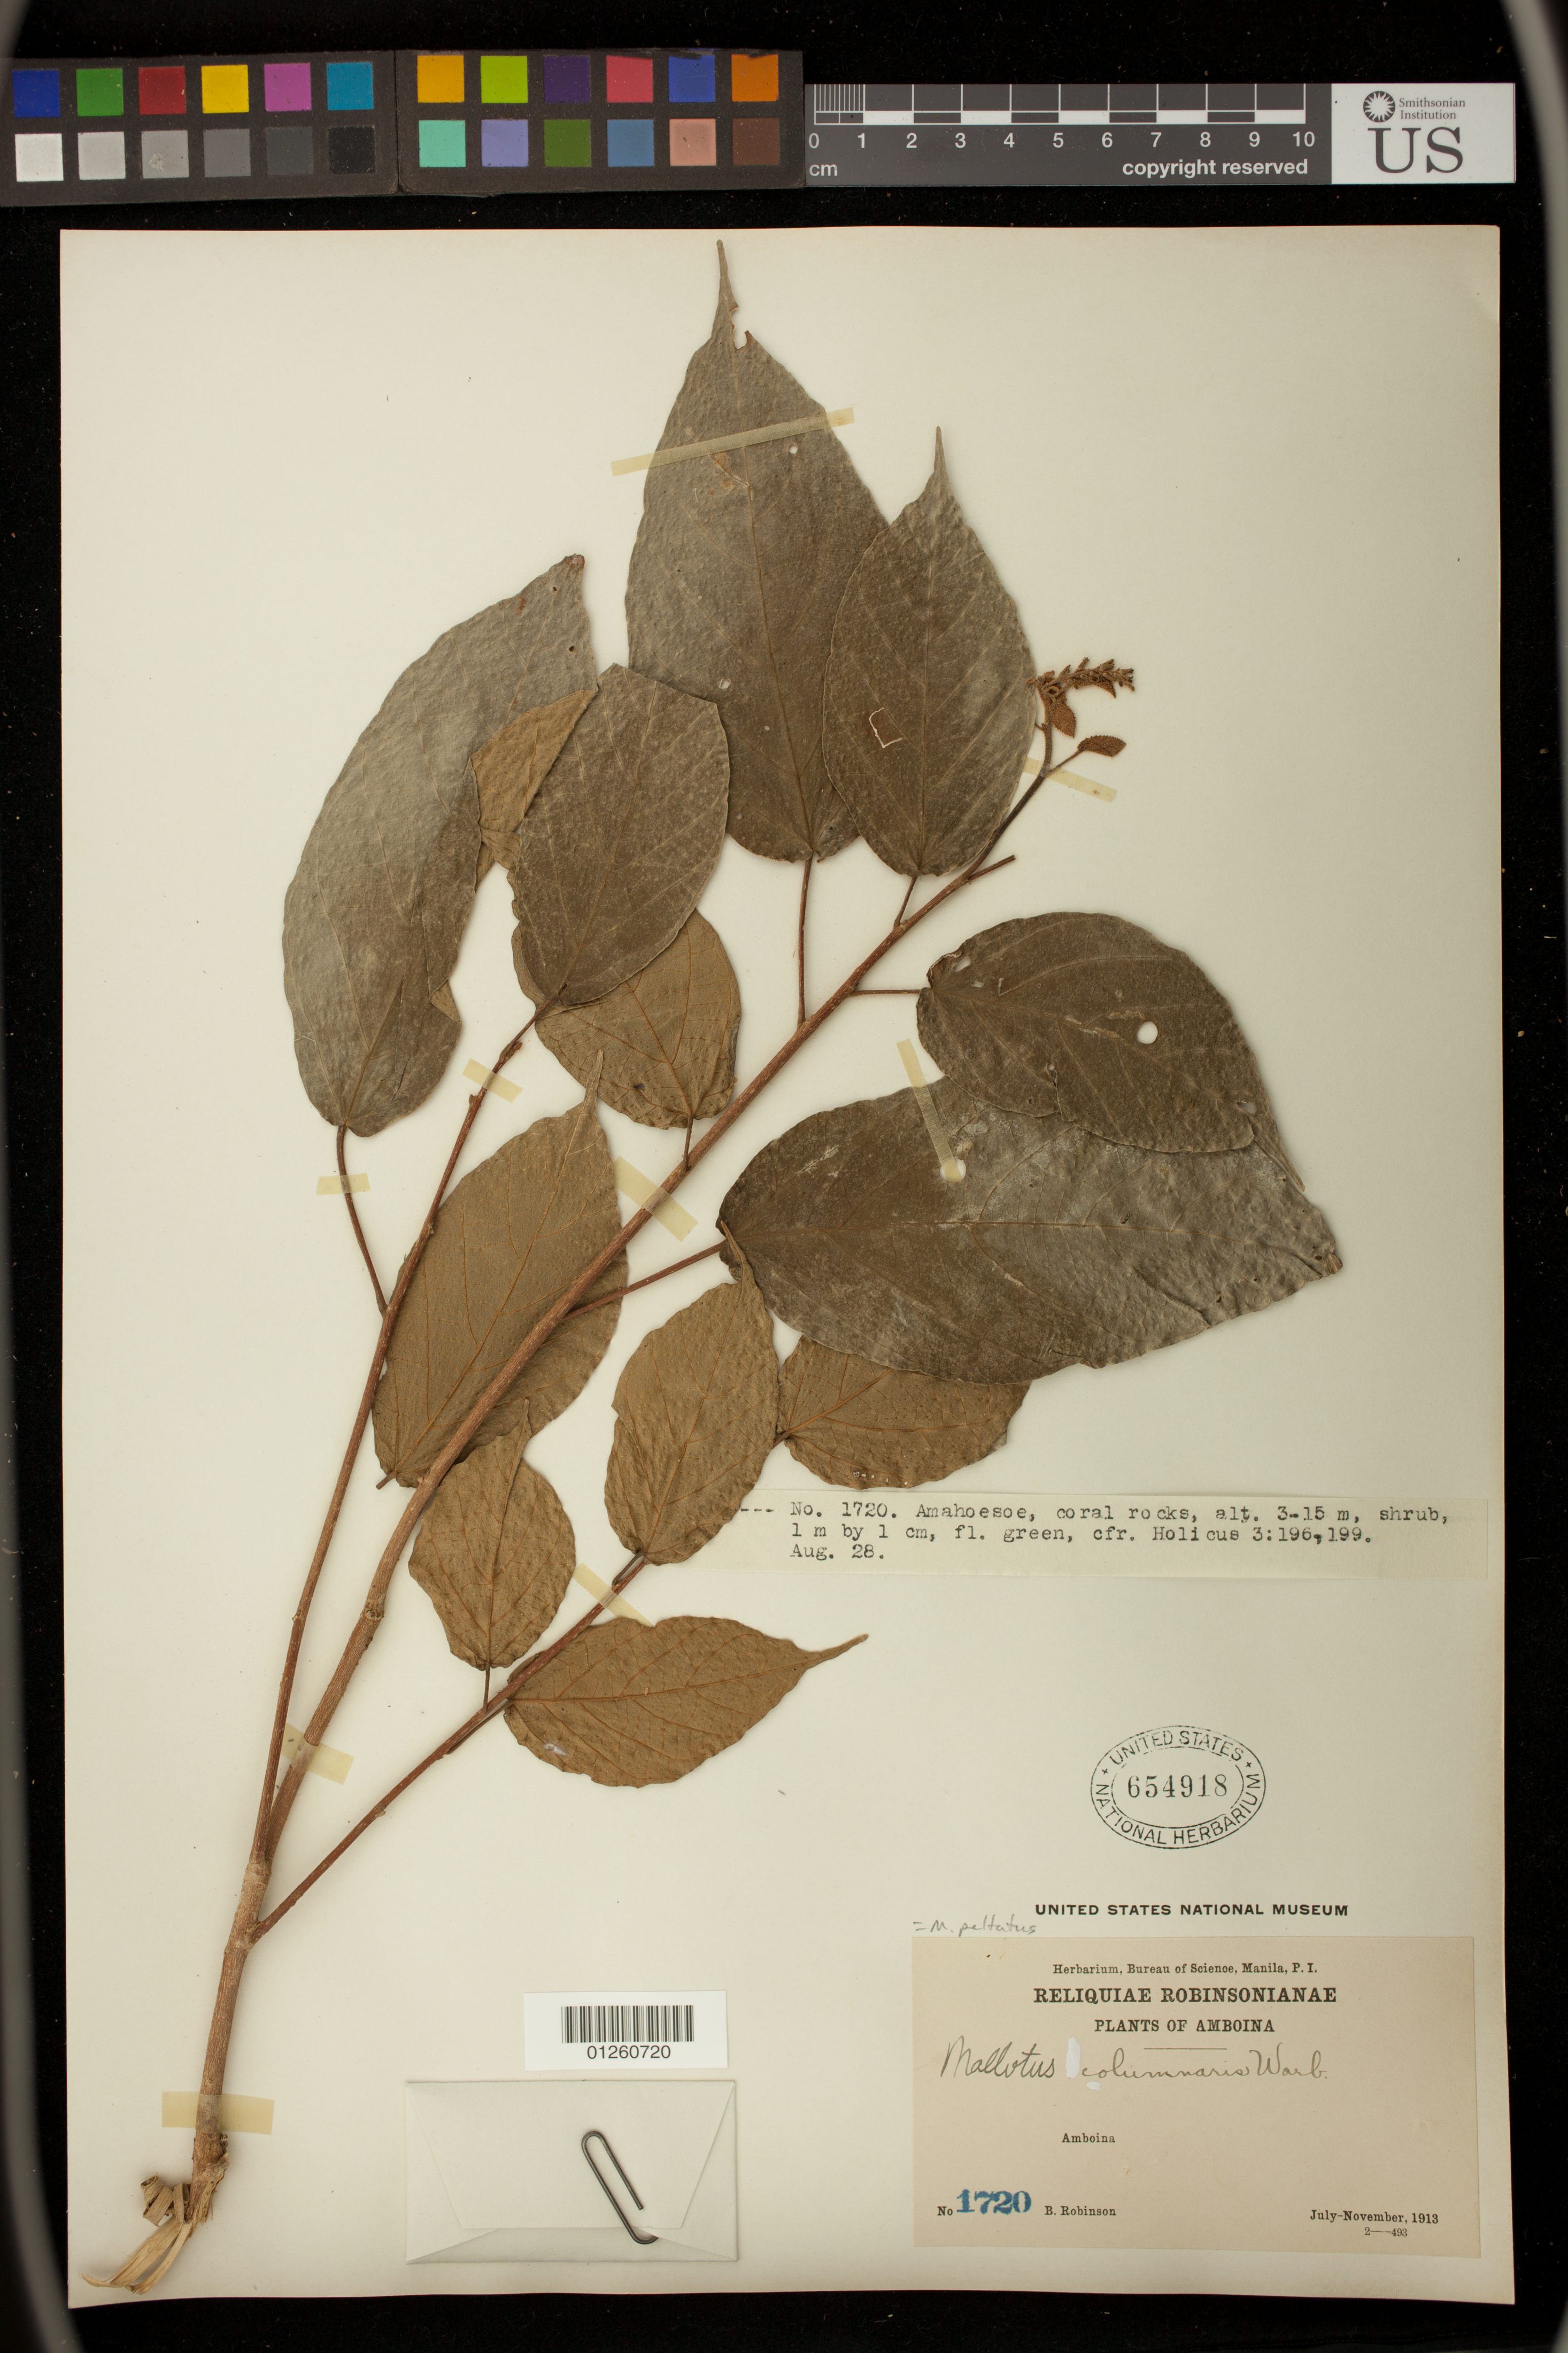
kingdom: Plantae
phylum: Tracheophyta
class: Magnoliopsida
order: Malpighiales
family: Euphorbiaceae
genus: Mallotus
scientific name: Mallotus peltatus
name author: (Geiseler) Müll. Arg.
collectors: B. Robinson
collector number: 1720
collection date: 1913-08-28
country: Indonesia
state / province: Maluku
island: Amboina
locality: Amboina. Amahoesoe.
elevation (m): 3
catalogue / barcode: US 654918